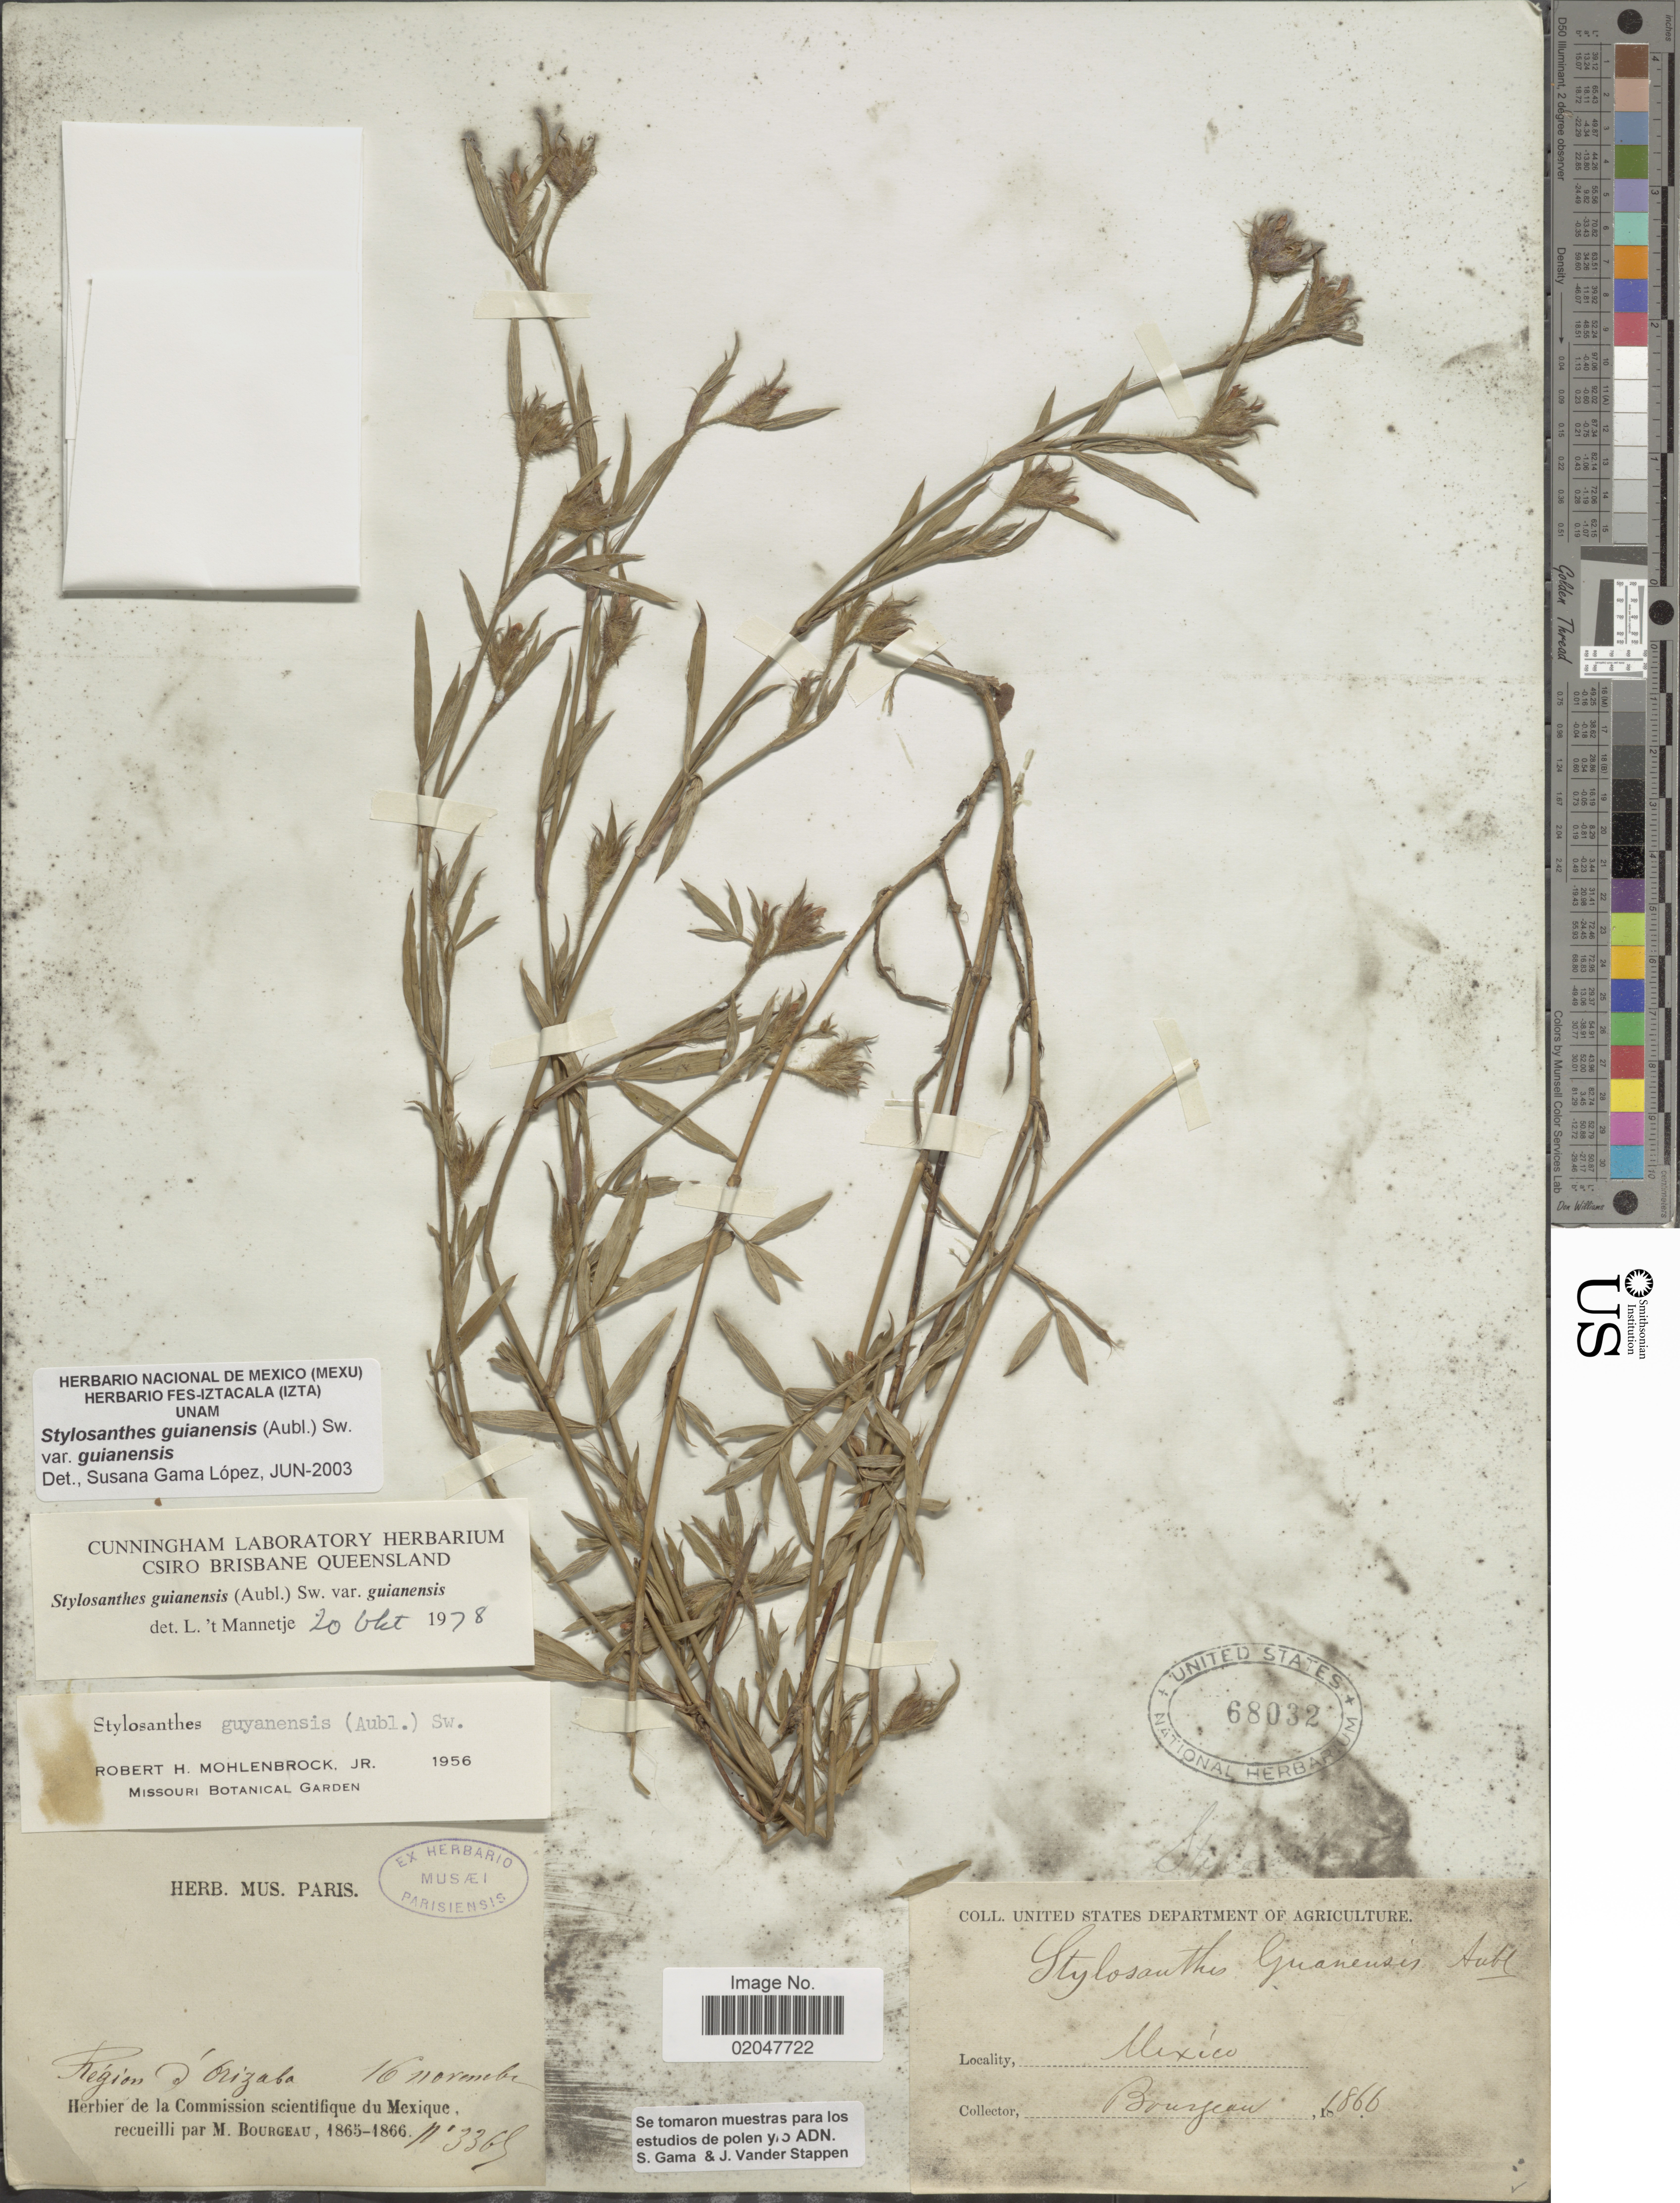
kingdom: Plantae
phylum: Tracheophyta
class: Magnoliopsida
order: Fabales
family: Fabaceae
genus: Stylosanthes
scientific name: Stylosanthes guianensis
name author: (Aubl.) Sw.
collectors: M. Bourgeau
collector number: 3369*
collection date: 1866-11-16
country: Mexico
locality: Region de Orizaba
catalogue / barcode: US 68032